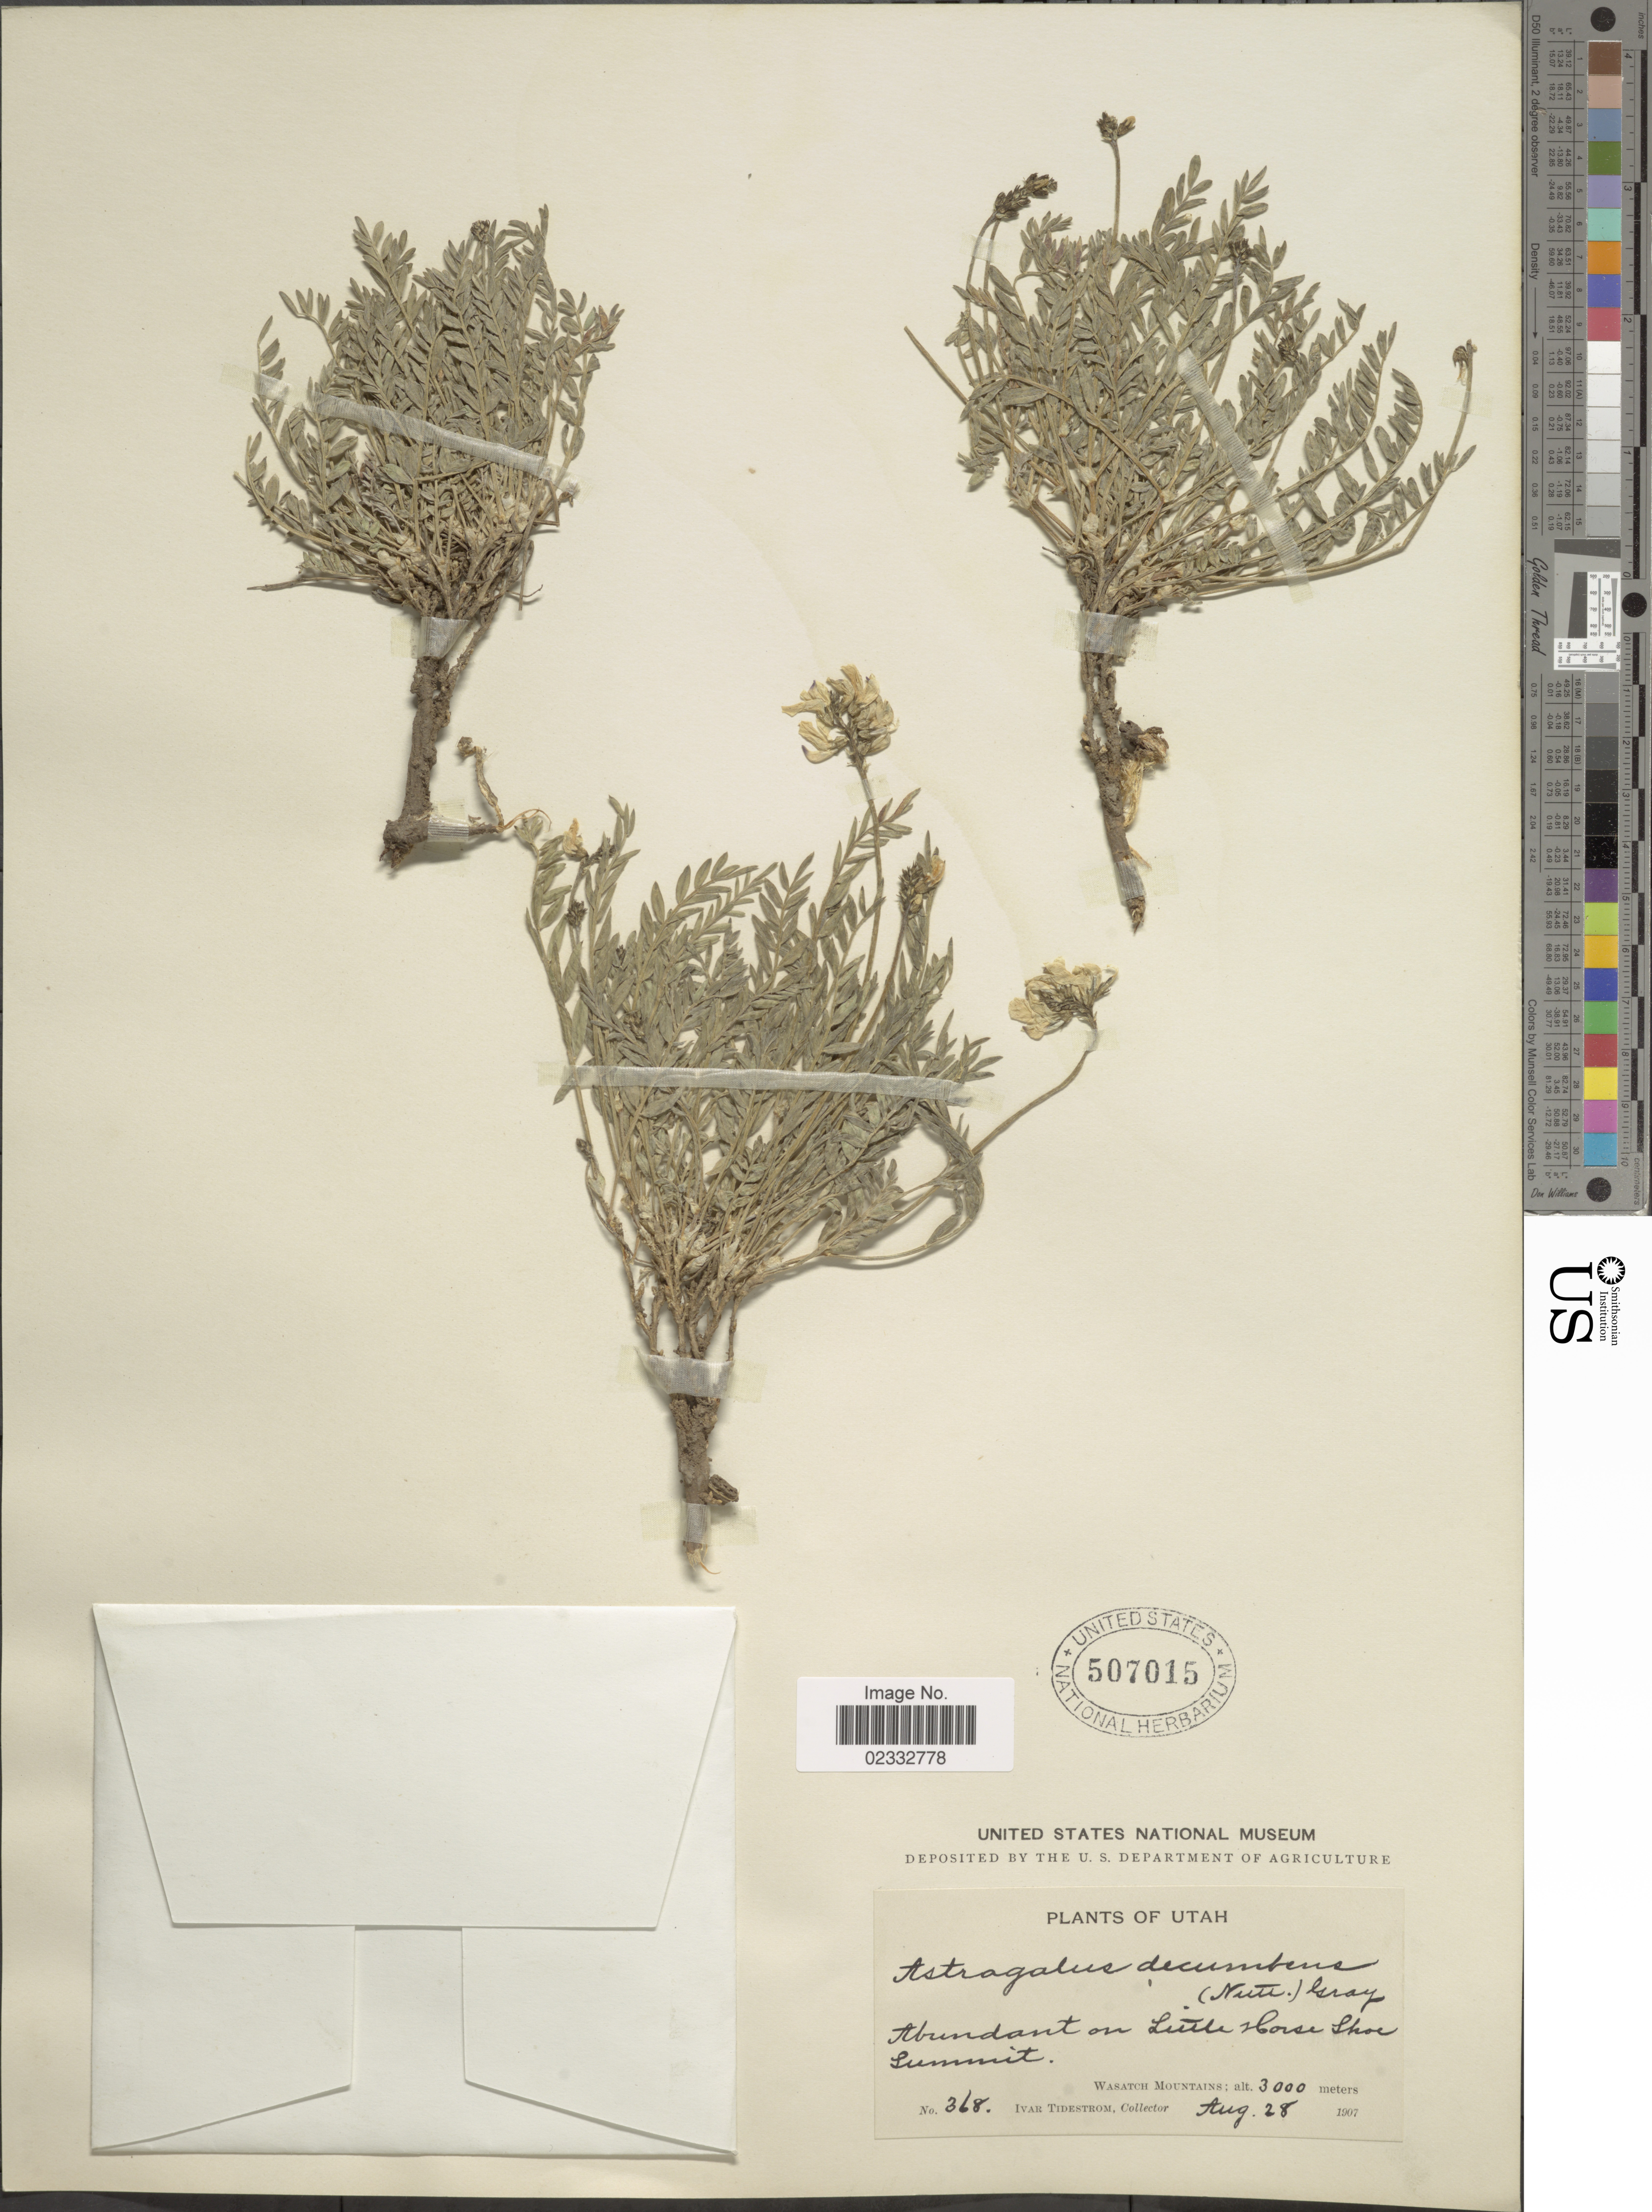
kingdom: Plantae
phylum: Tracheophyta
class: Magnoliopsida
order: Fabales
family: Fabaceae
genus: Astragalus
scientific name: Astragalus microcarpus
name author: A. DC.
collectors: I. F. Tidestrom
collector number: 368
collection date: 1907-08-28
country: United States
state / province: Utah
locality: Abundant on Little Horse Shoe Summit, Wasatch Mountains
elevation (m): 3000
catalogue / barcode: US 507015